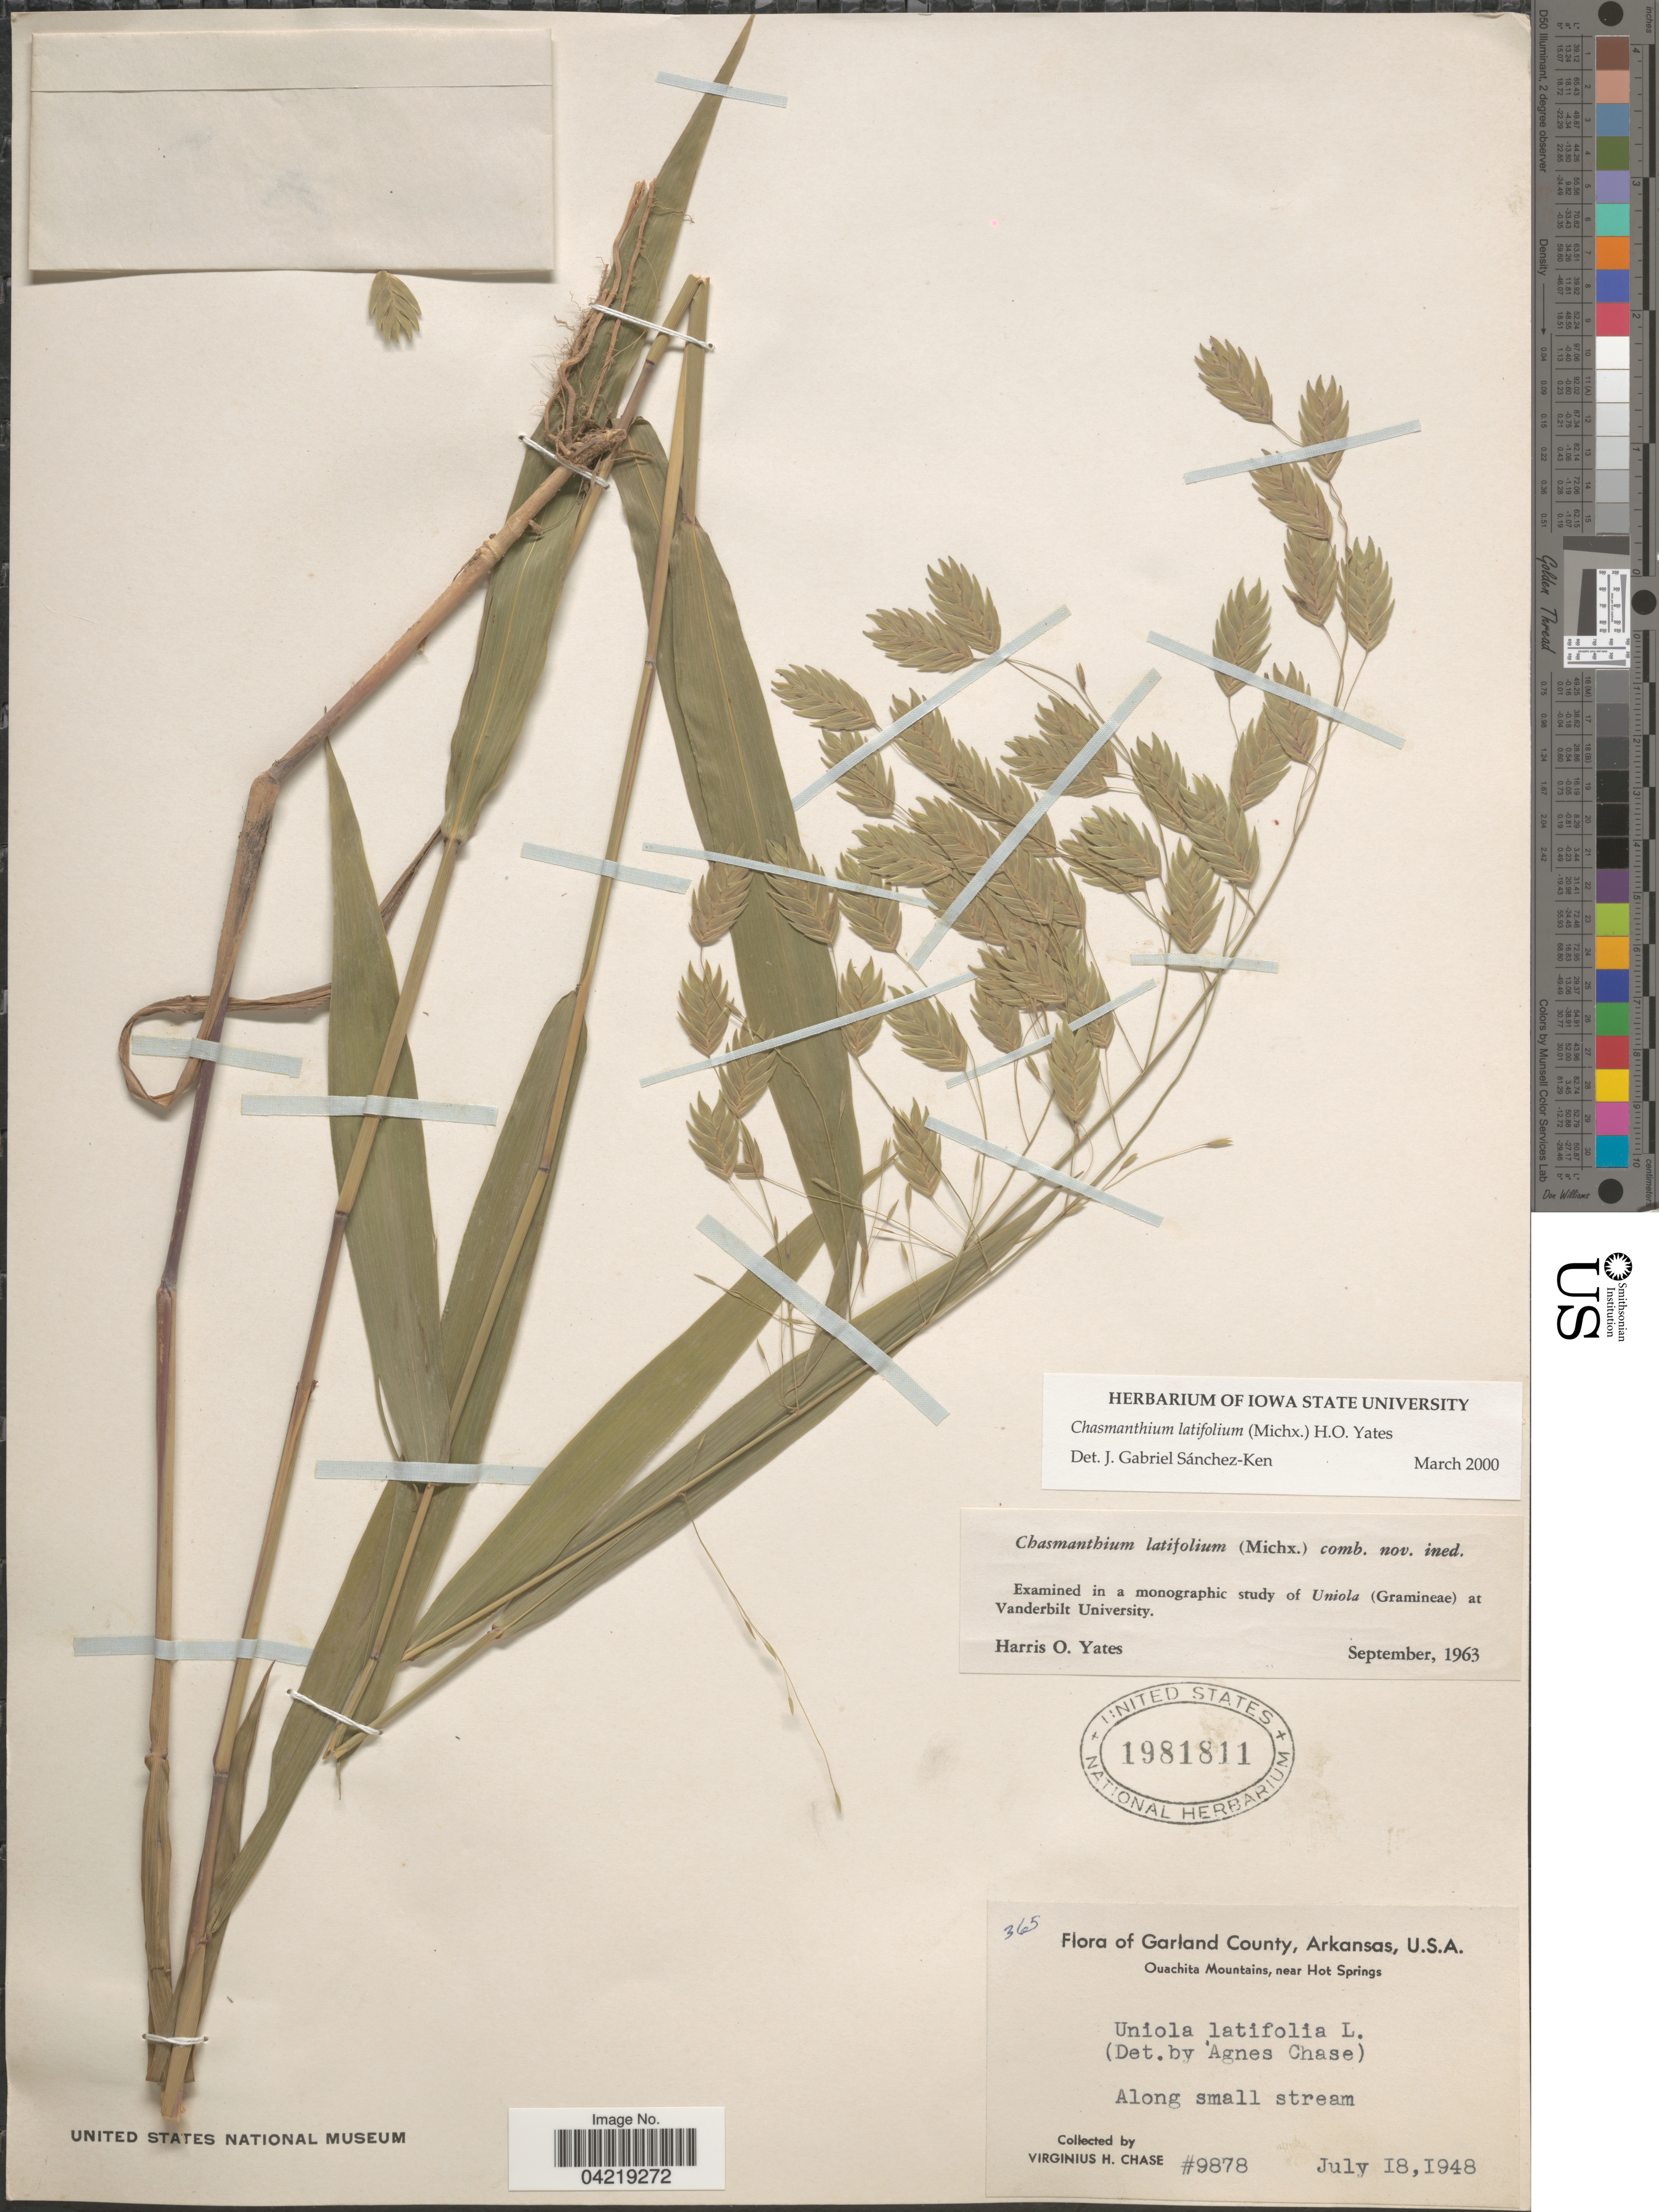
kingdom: Plantae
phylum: Tracheophyta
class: Liliopsida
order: Poales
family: Poaceae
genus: Chasmanthium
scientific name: Chasmanthium latifolium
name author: (Michx.) H.O. Yates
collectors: V. H. Chase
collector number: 9878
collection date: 1948-07-18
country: United States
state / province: Arkansas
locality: Garland County. Ouachita Mountains, near Hot Springs. Along small stream.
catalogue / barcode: US 1981811